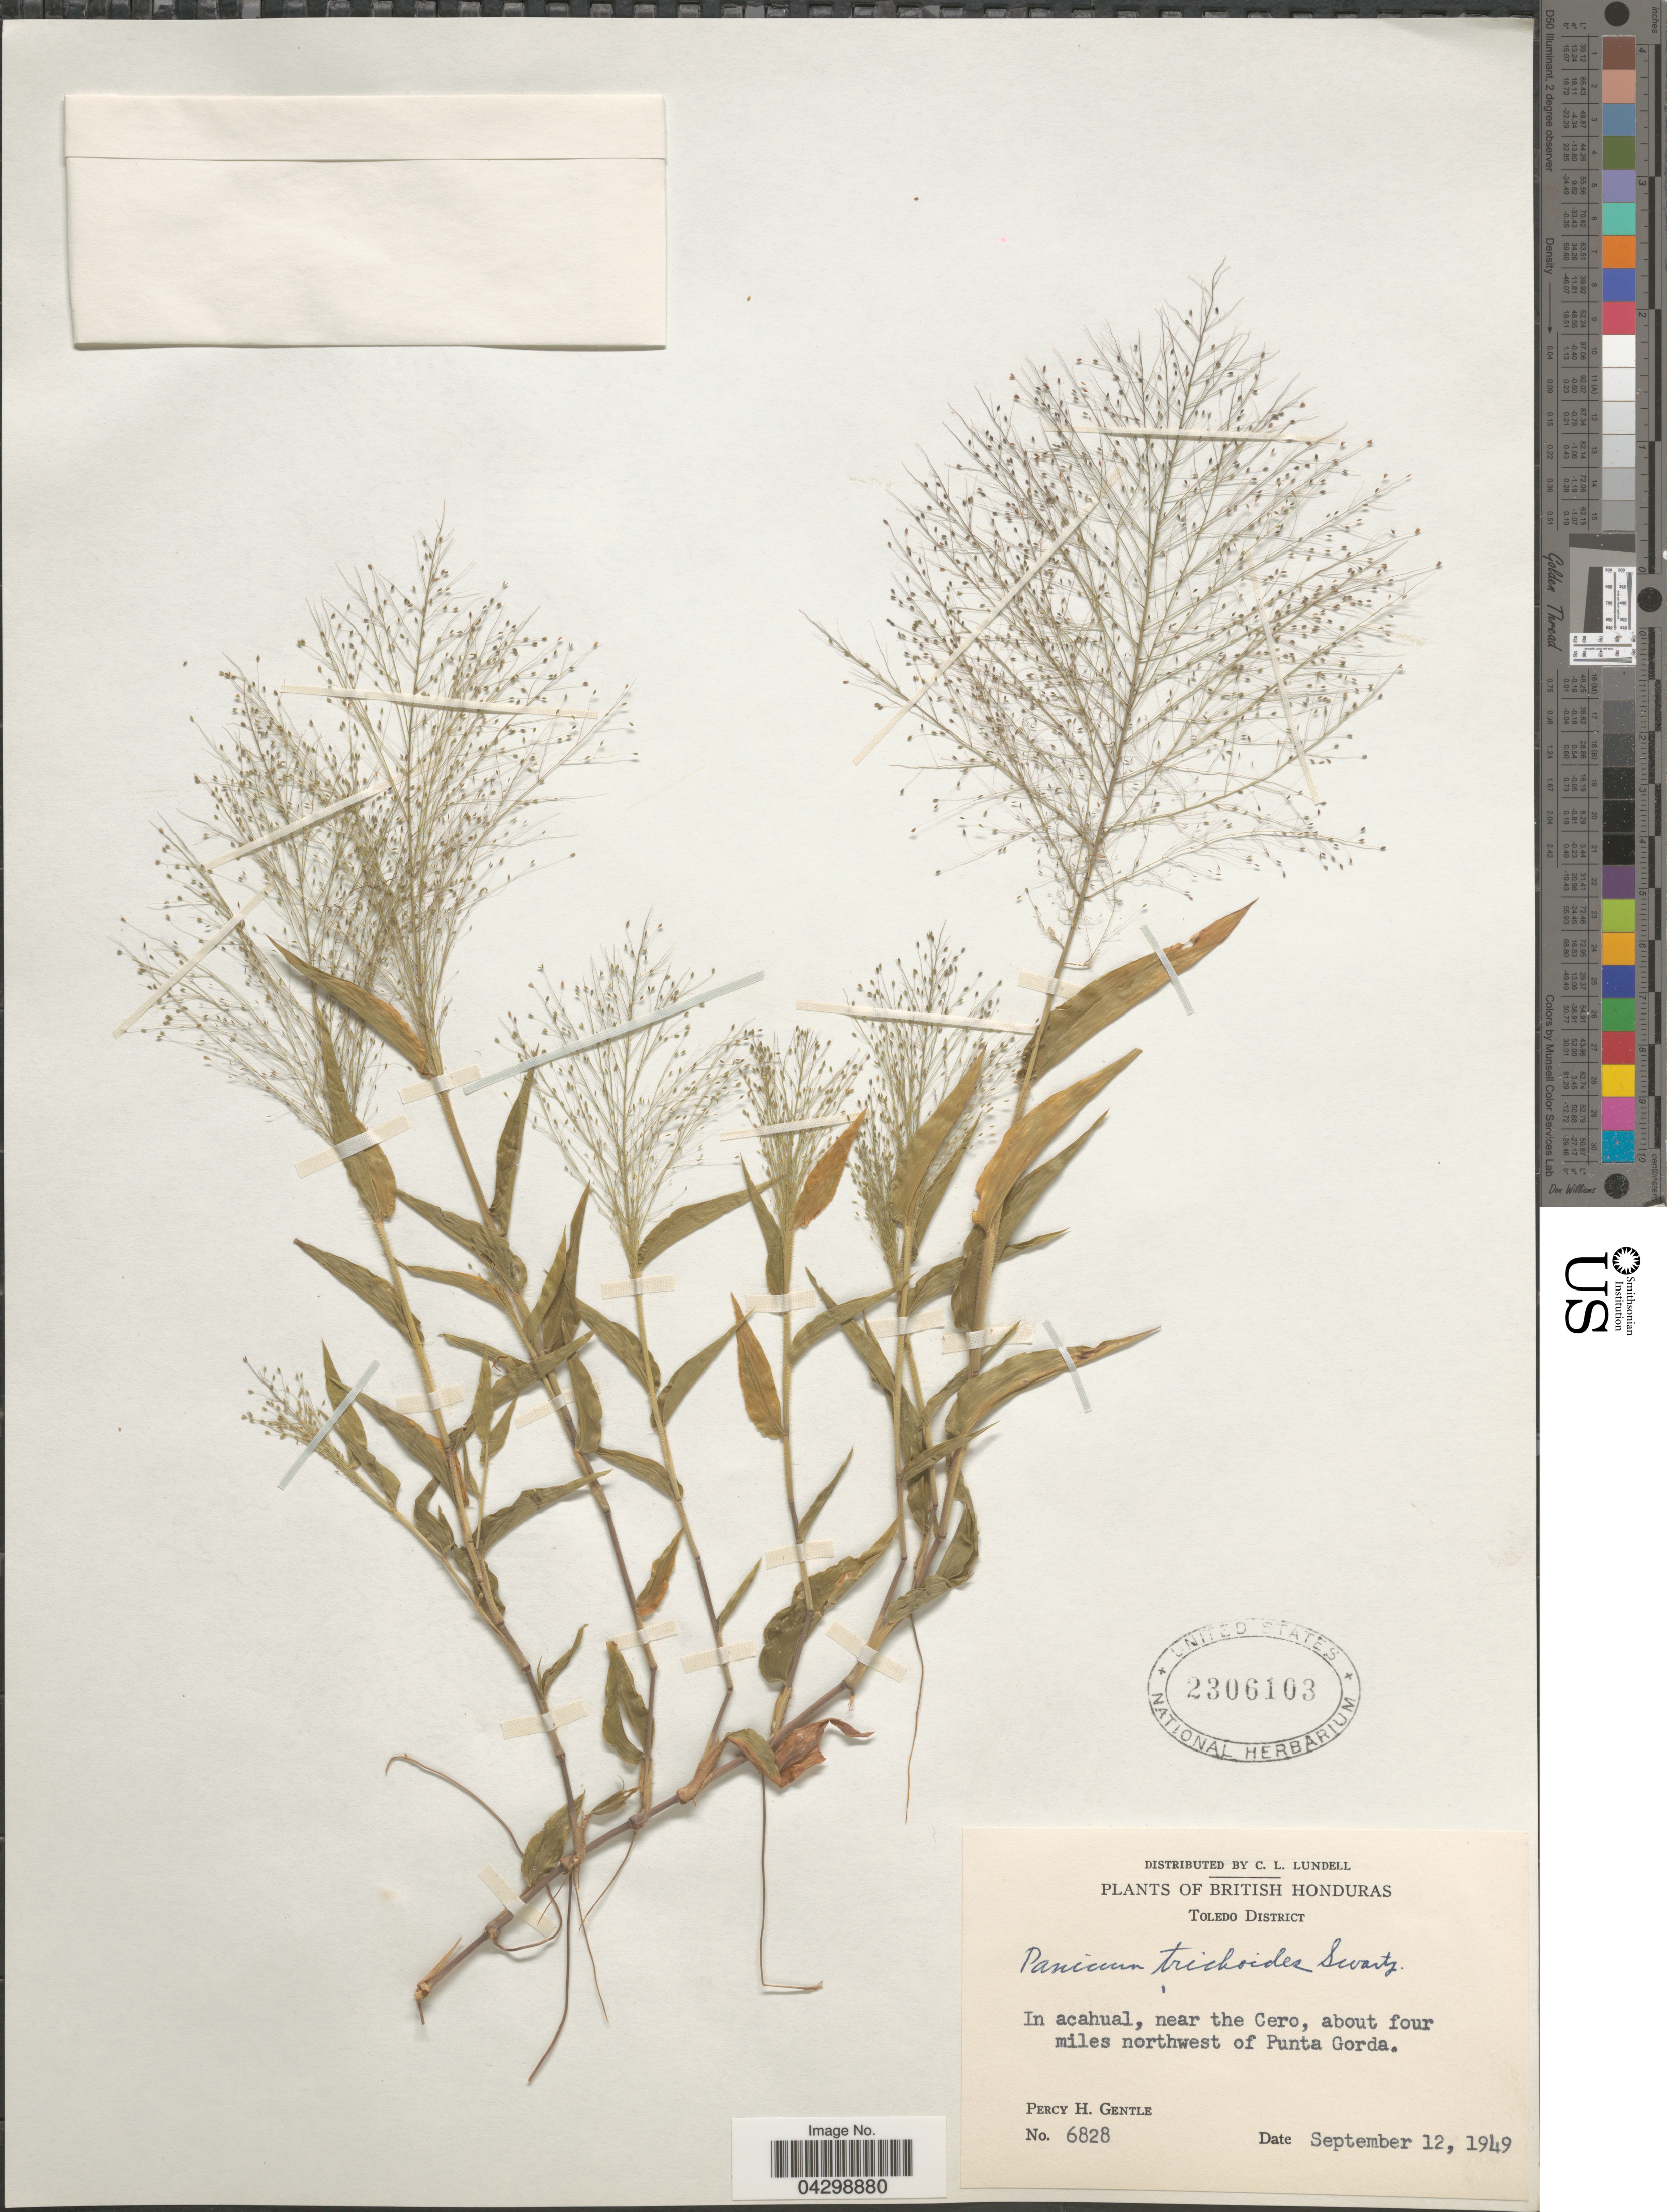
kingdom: Plantae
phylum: Tracheophyta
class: Liliopsida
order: Poales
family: Poaceae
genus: Panicum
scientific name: Panicum trichoides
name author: Sw.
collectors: P. H. Gentle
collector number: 6828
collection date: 1949-09-12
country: Belize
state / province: Toledo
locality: British Honduras. Toledo District. In acahual, near the Cero, about four miles northwest of Punta Gorda.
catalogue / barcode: US 2306103